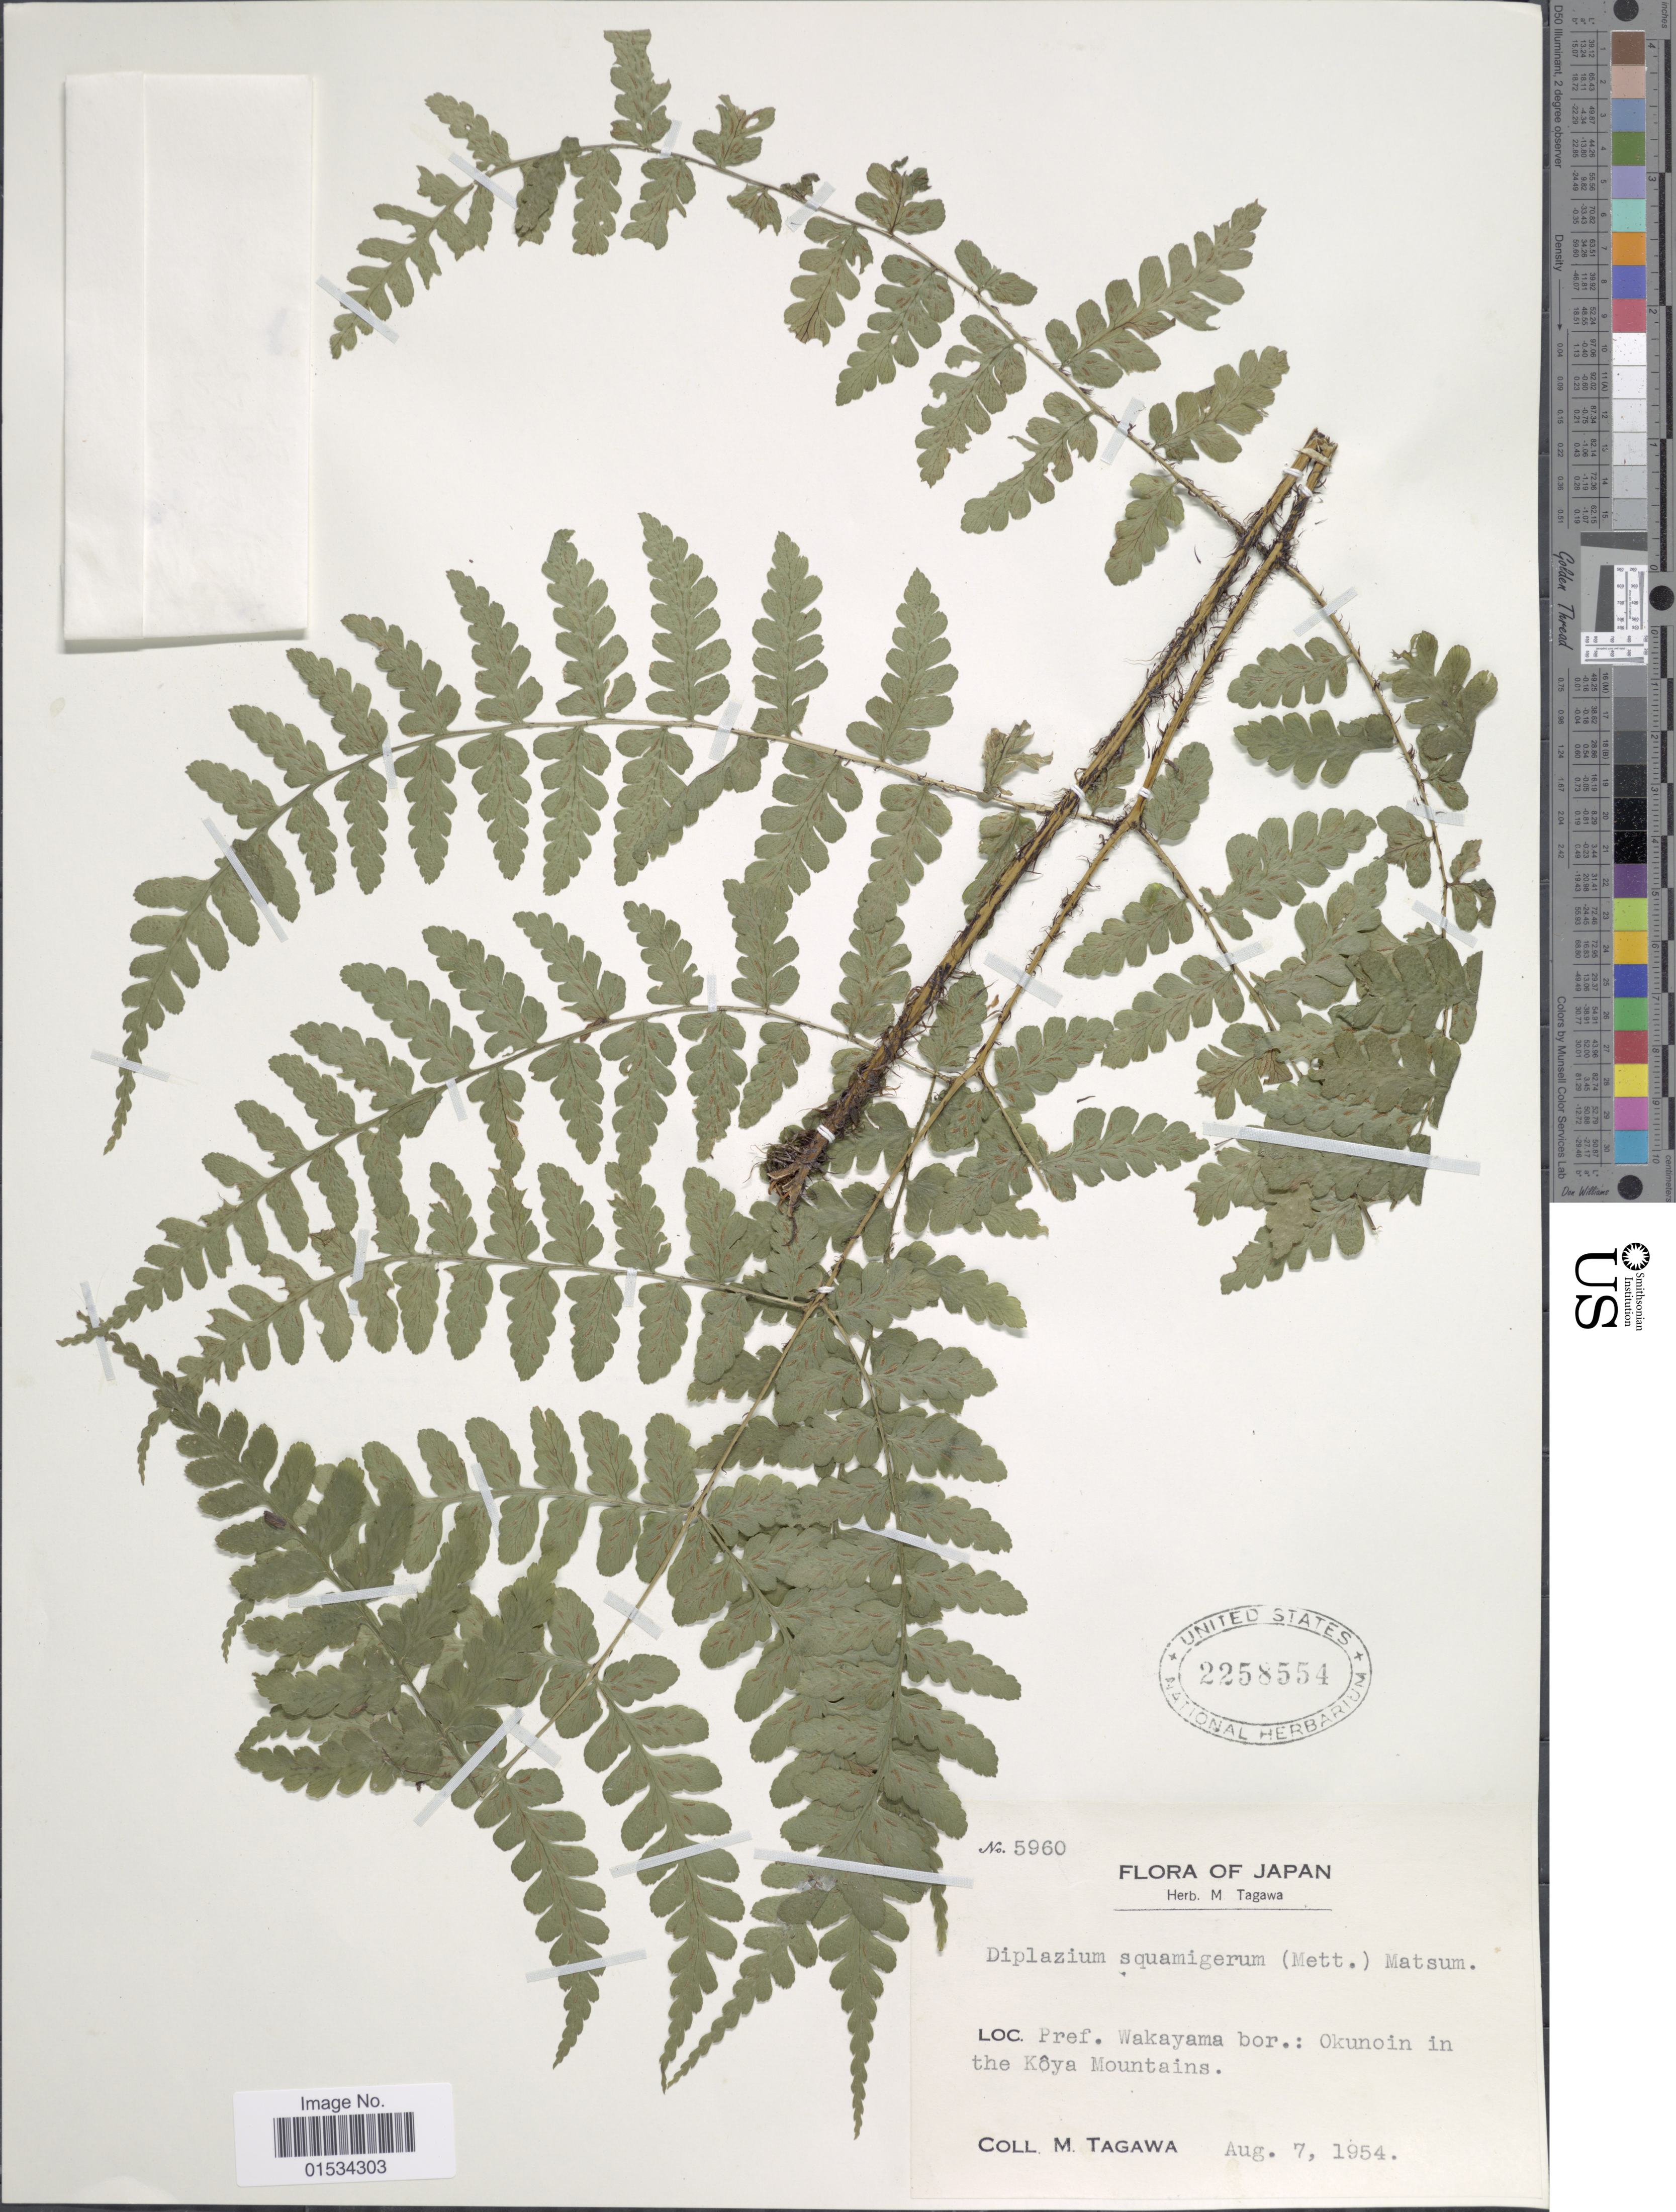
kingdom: Plantae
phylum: Tracheophyta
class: Polypodiopsida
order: Polypodiales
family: Athyriaceae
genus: Diplazium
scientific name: Diplazium squamigerum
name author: (Mett.) Christ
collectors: M. Tagawa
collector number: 5960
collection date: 1954-08-07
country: Japan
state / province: Wakayama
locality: Bor, Okunoin in the Koya Mountains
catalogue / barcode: US 2258554